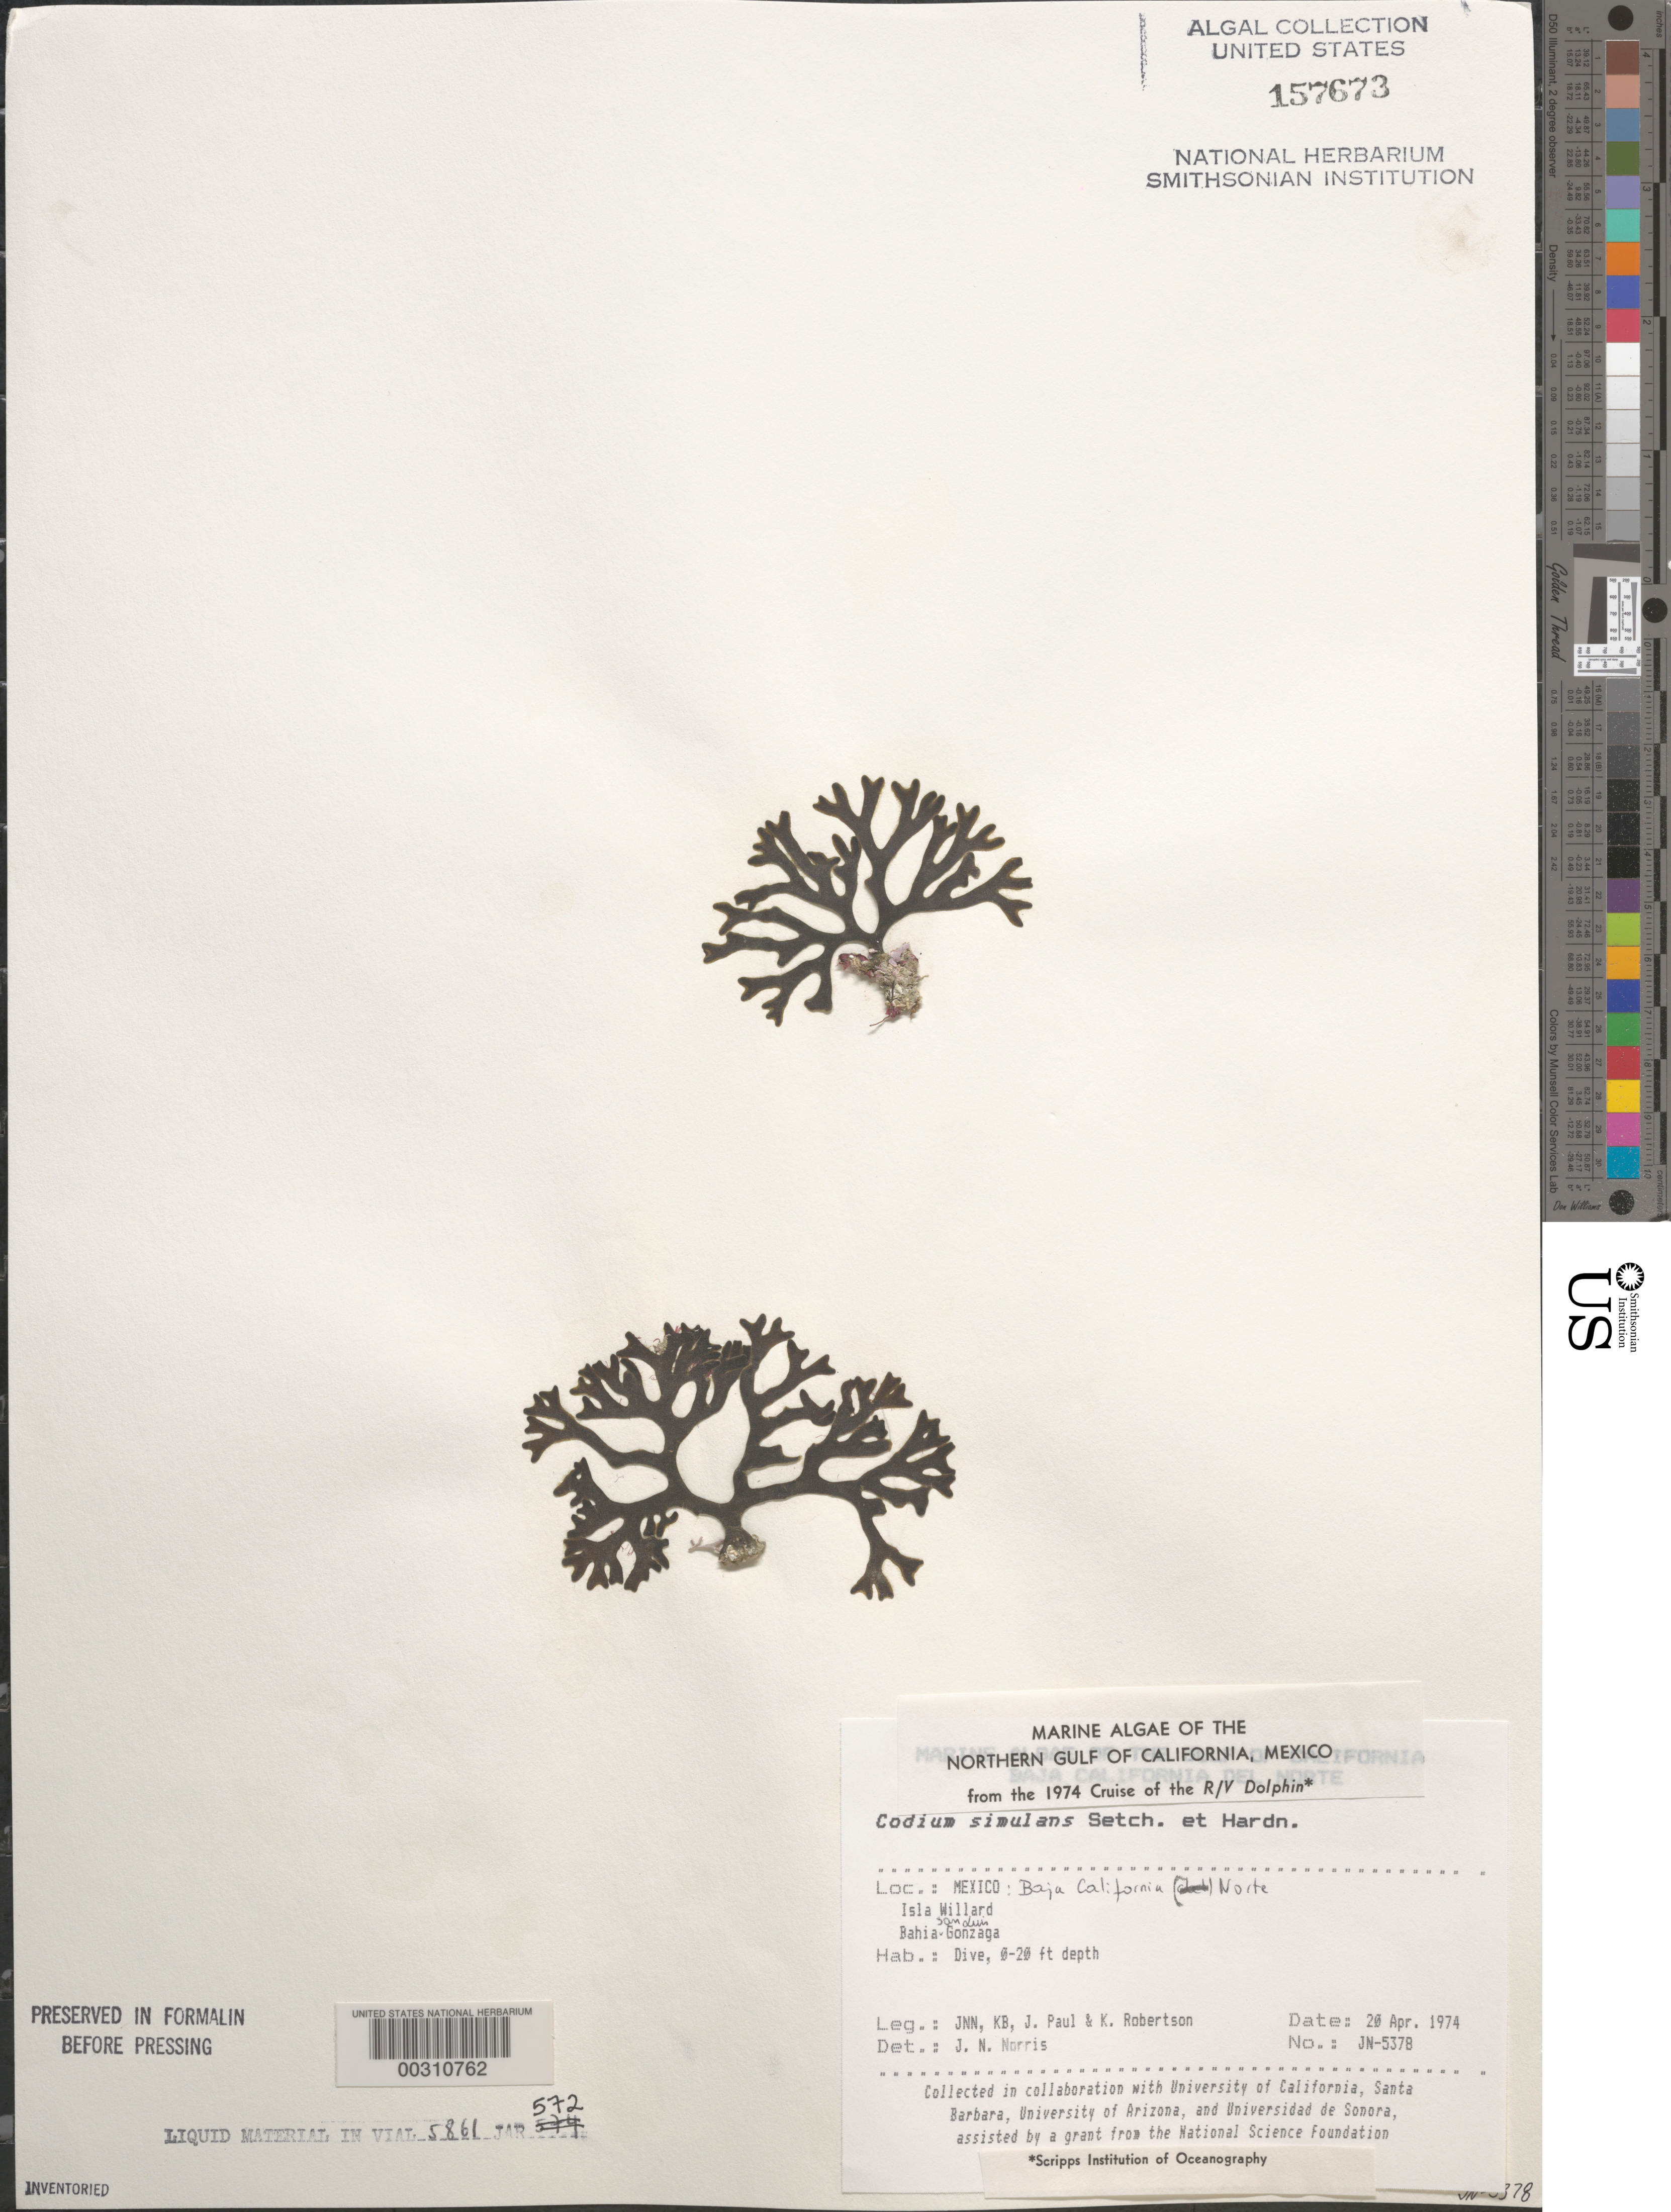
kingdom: Plantae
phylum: Chlorophyta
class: Ulvophyceae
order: Bryopsidales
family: Codiaceae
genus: Codium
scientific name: Codium simulans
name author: Setch. & N.L. Gardner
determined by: Norris, James N.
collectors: J. N. Norris, J. Paul & K. Robertson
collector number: JN-5378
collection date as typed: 20 Apr 1974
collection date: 1974-04-20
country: Mexico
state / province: Baja California Norte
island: Isla Willard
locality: Bahia San Luis Gonzaga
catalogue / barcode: US 157673